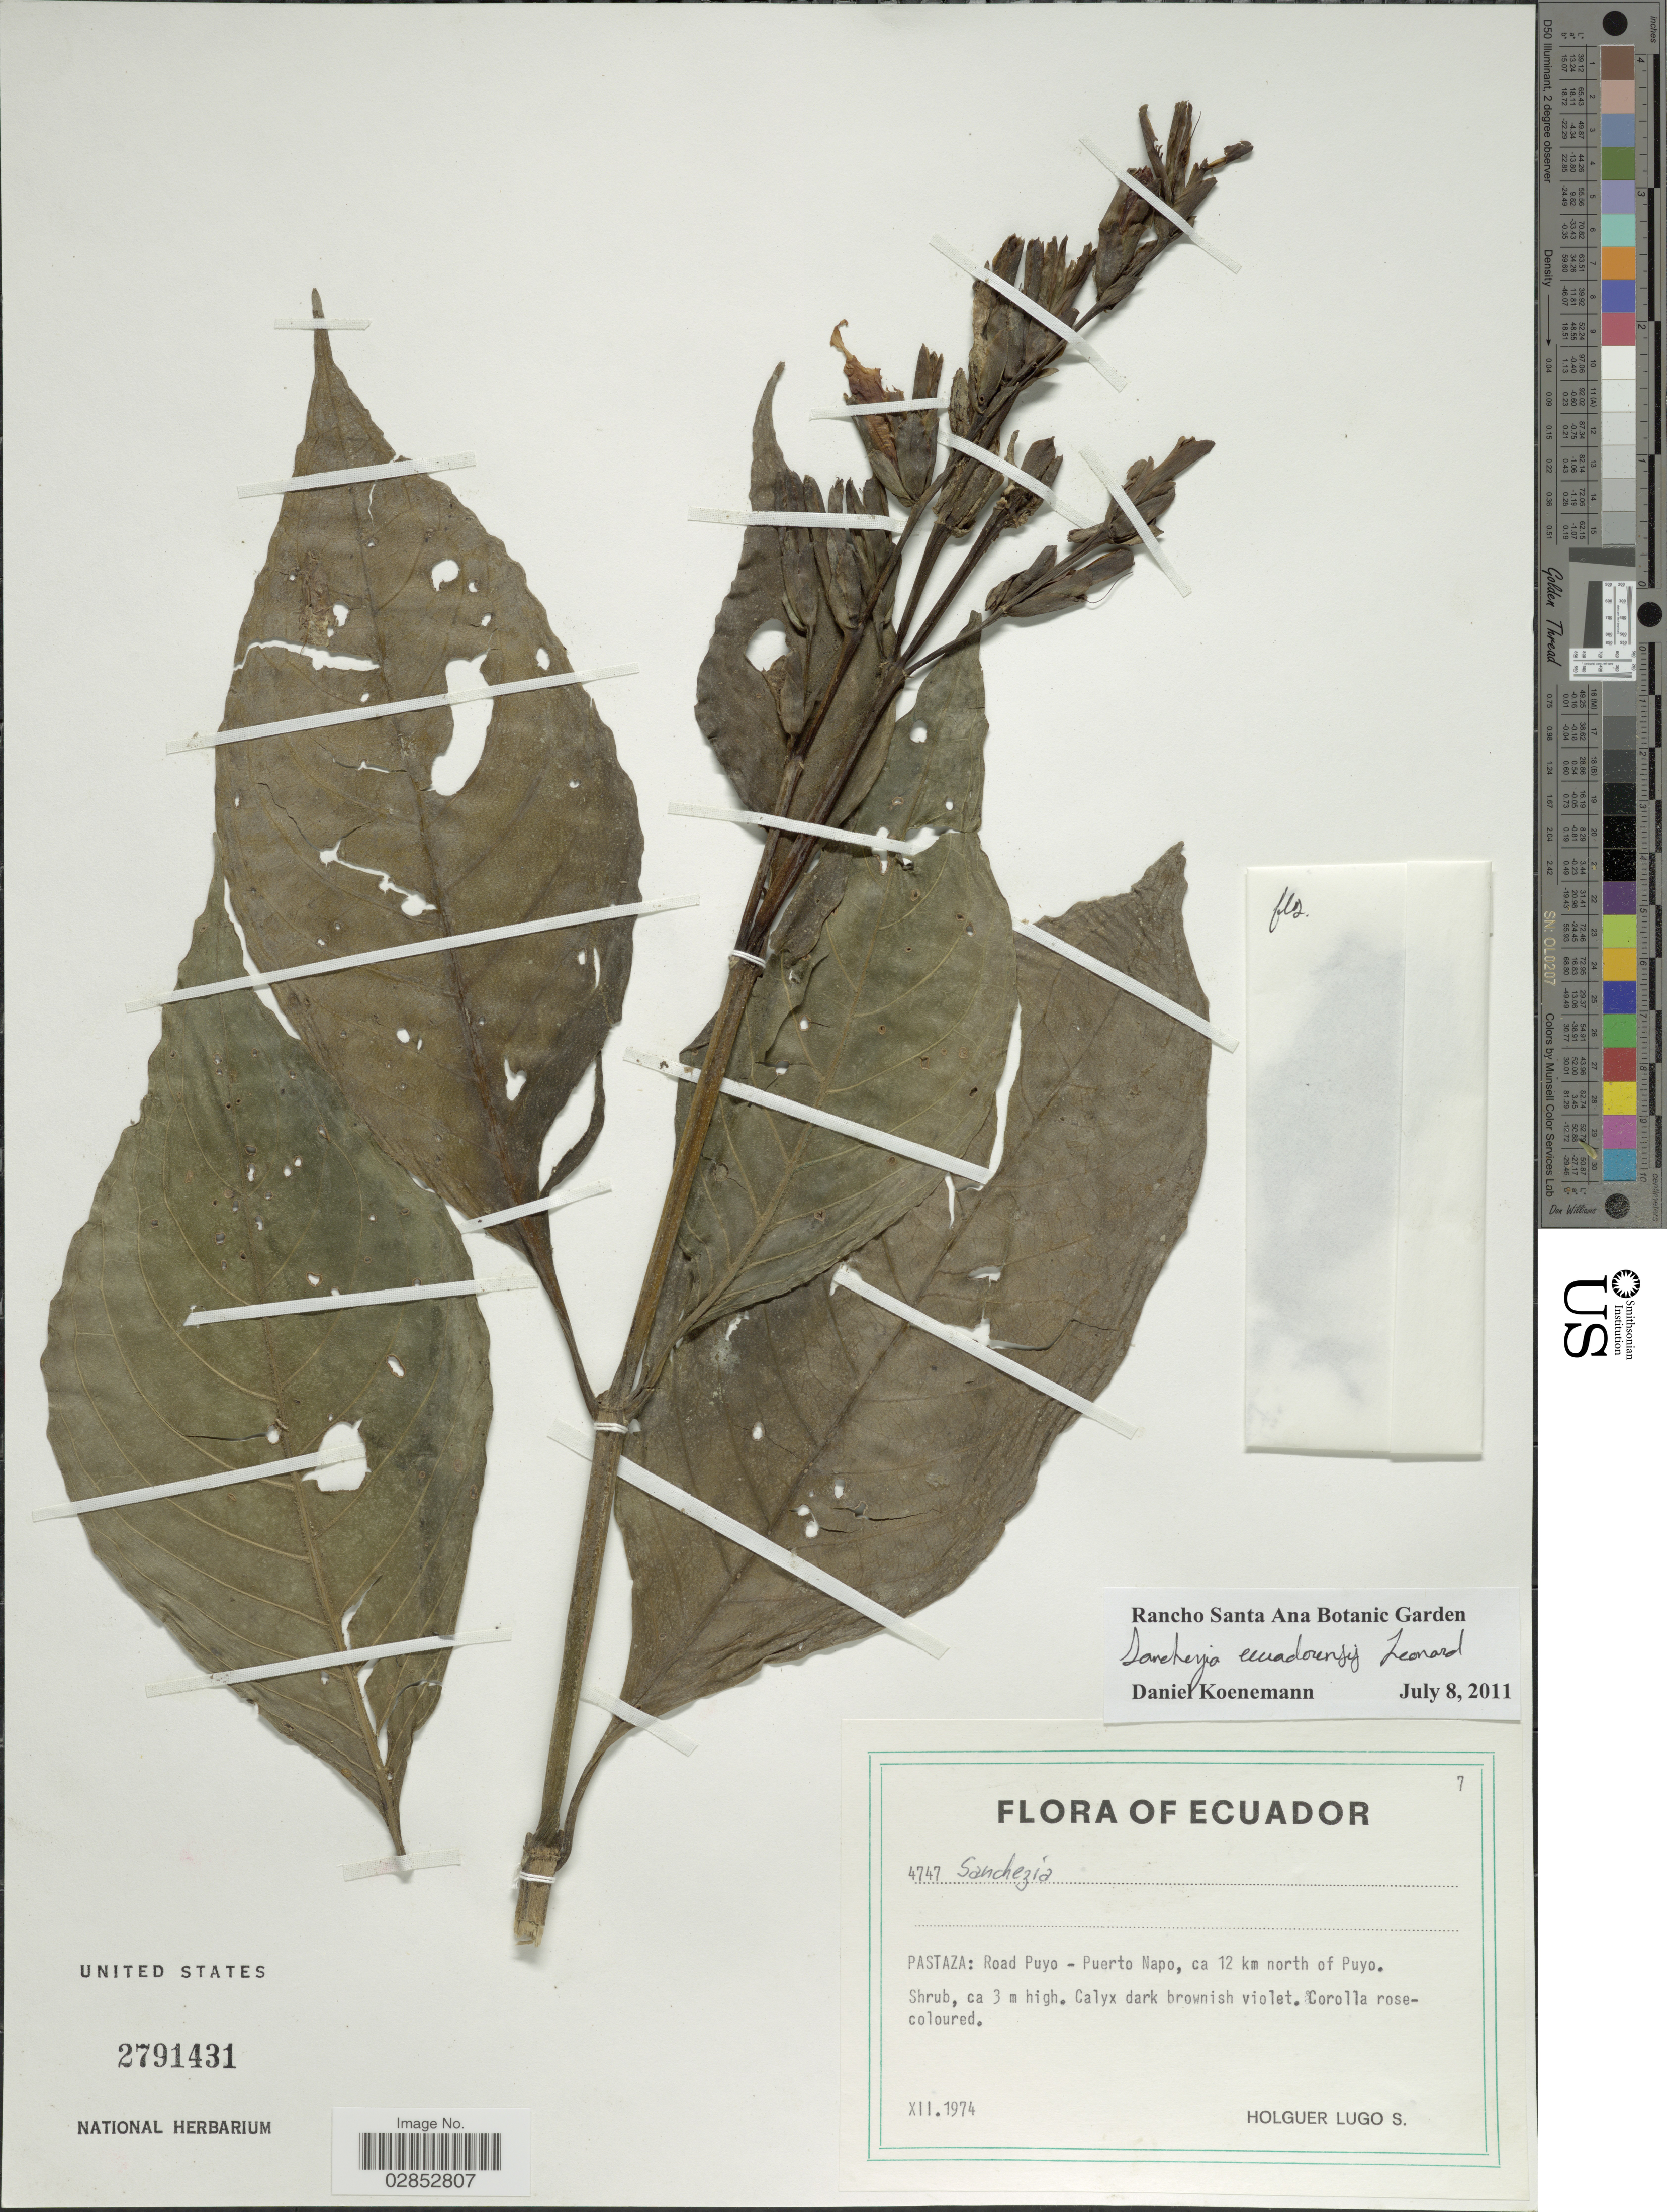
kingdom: Plantae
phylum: Tracheophyta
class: Magnoliopsida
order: Lamiales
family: Acanthaceae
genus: Sanchezia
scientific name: Sanchezia parviflora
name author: Leonard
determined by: Azevedo, Igor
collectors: H. Lugo S.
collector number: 4747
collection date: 1974-12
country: Ecuador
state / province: Pastaza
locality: Road Puyo-Puerto Napo, ca 12 km north of Puyo.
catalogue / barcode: US 2791431